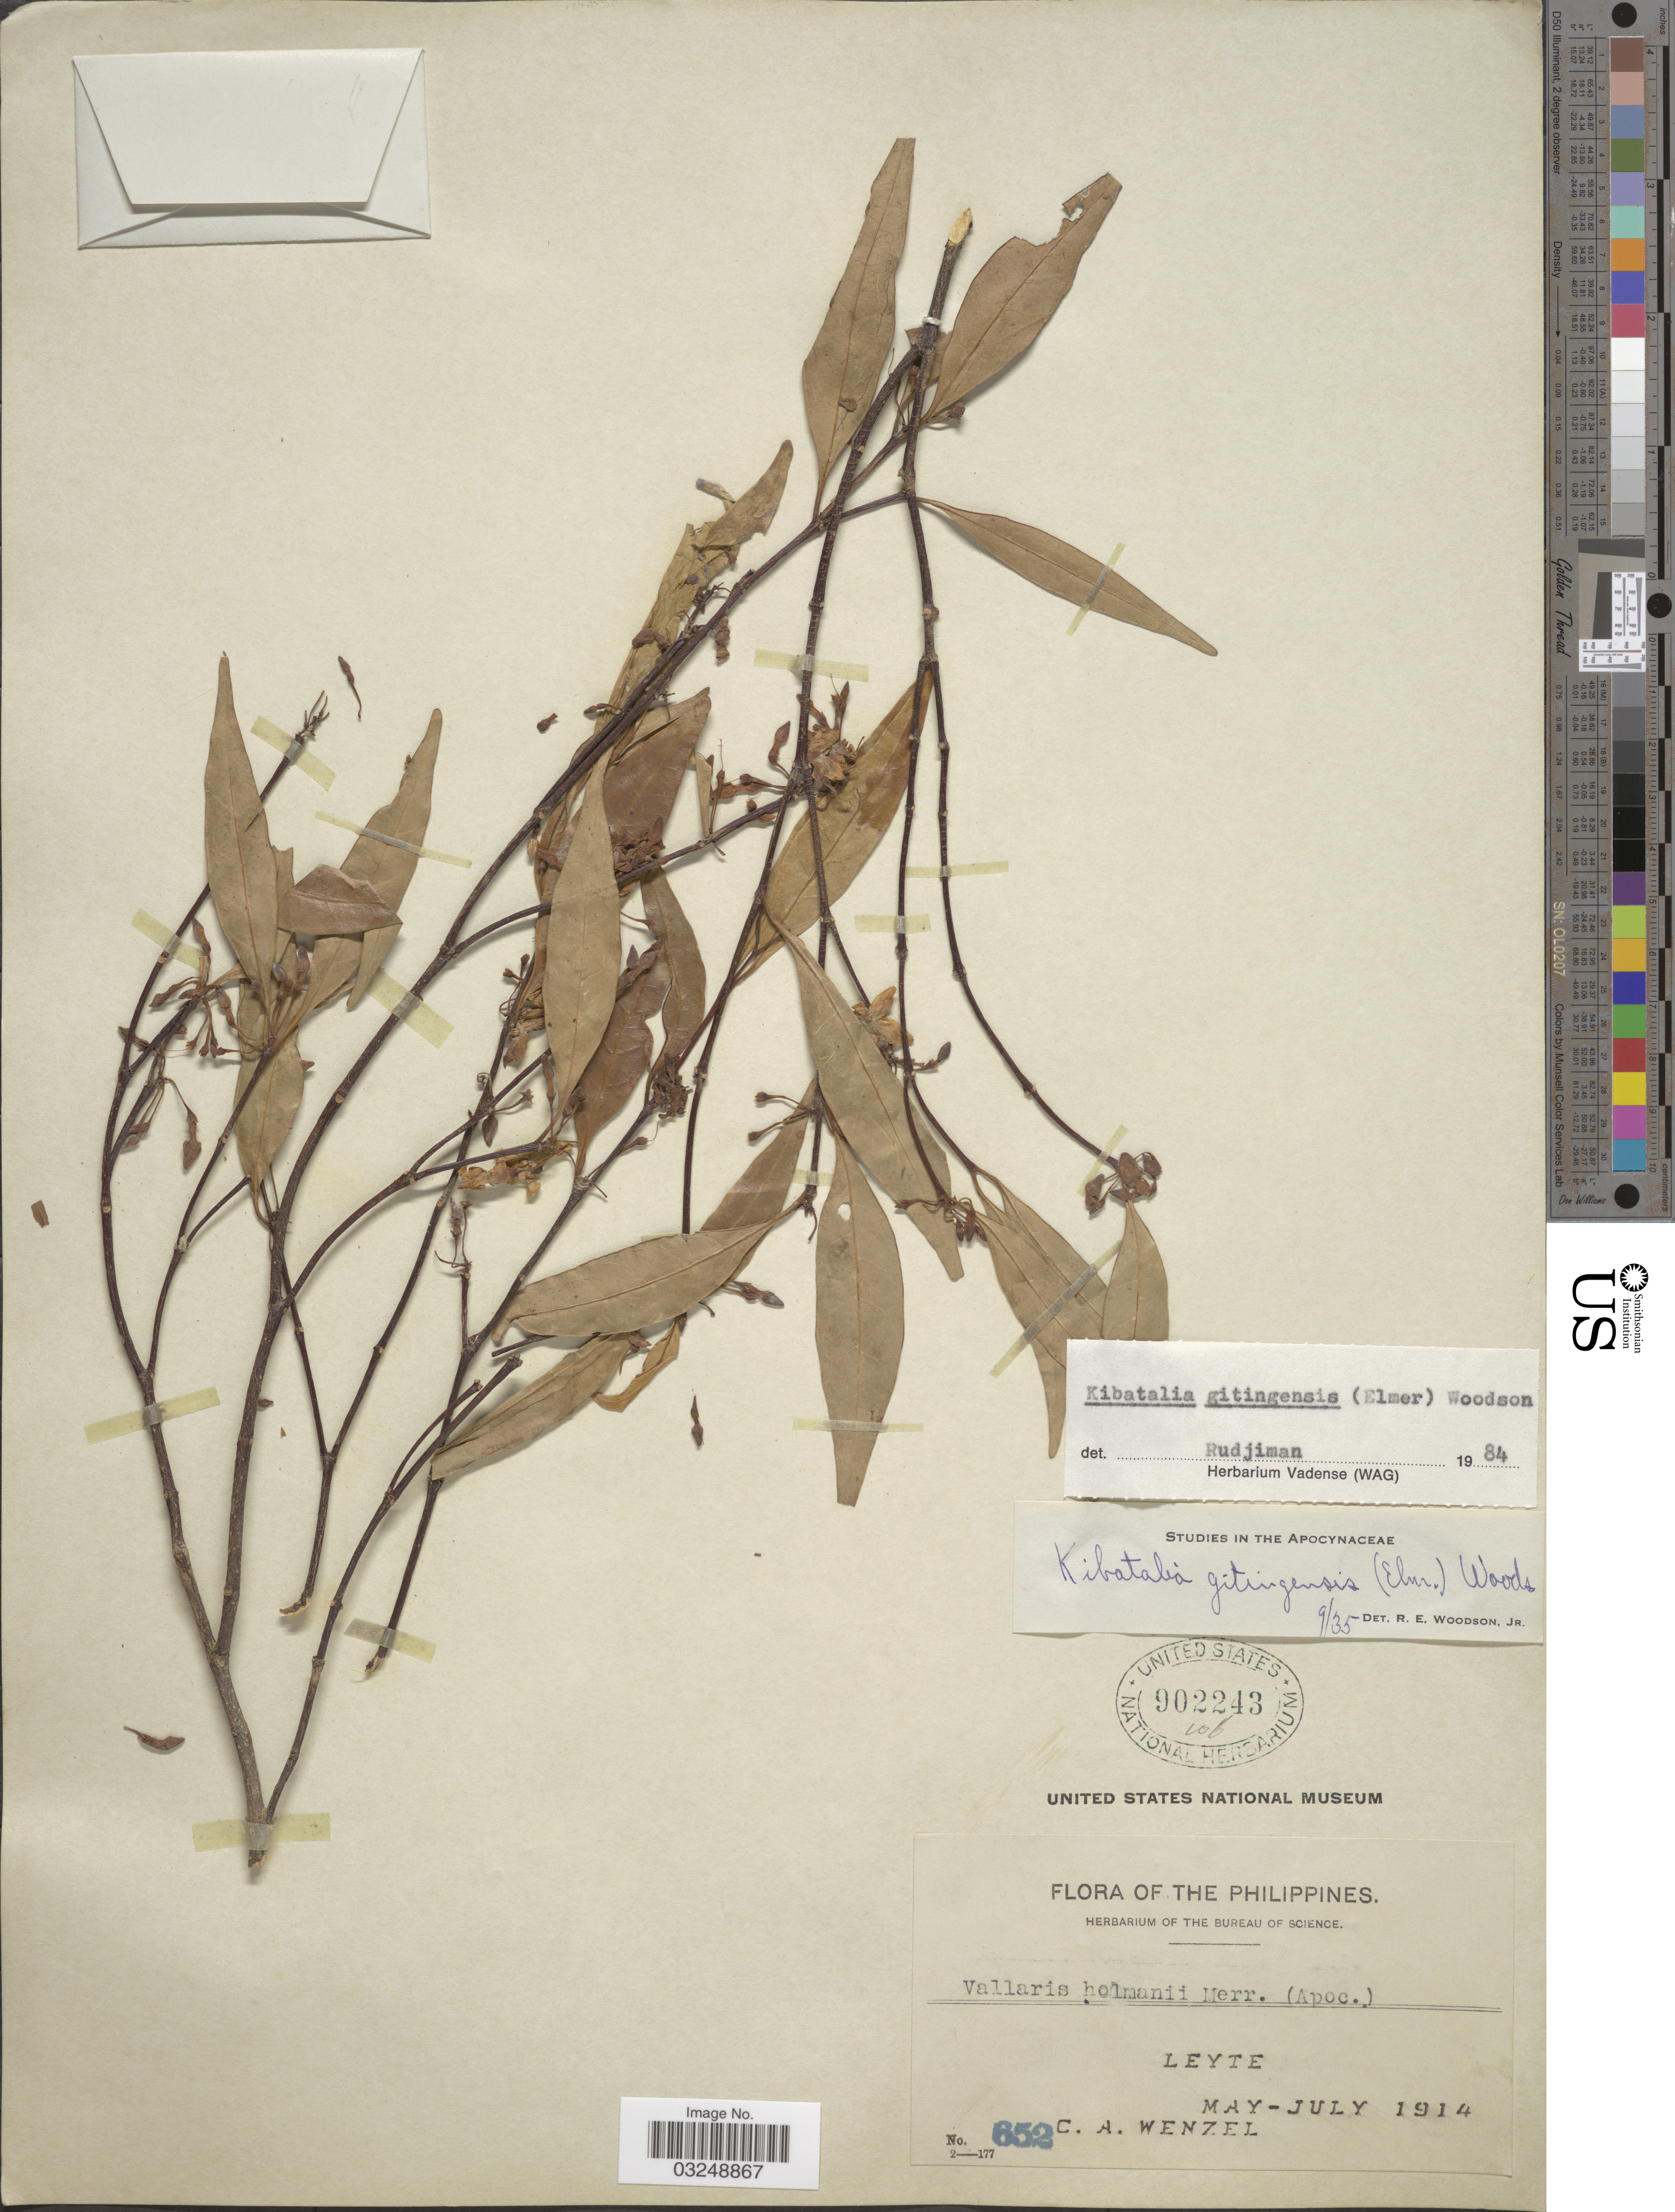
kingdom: Plantae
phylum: Tracheophyta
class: Magnoliopsida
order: Gentianales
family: Apocynaceae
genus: Kibatalia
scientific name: Kibatalia gitingensis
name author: (Elmer) Woodson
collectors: C. Wenzel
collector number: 652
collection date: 1914-05/1914-07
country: Philippines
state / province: Eastern Visayas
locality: Leyte.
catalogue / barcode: US 902243